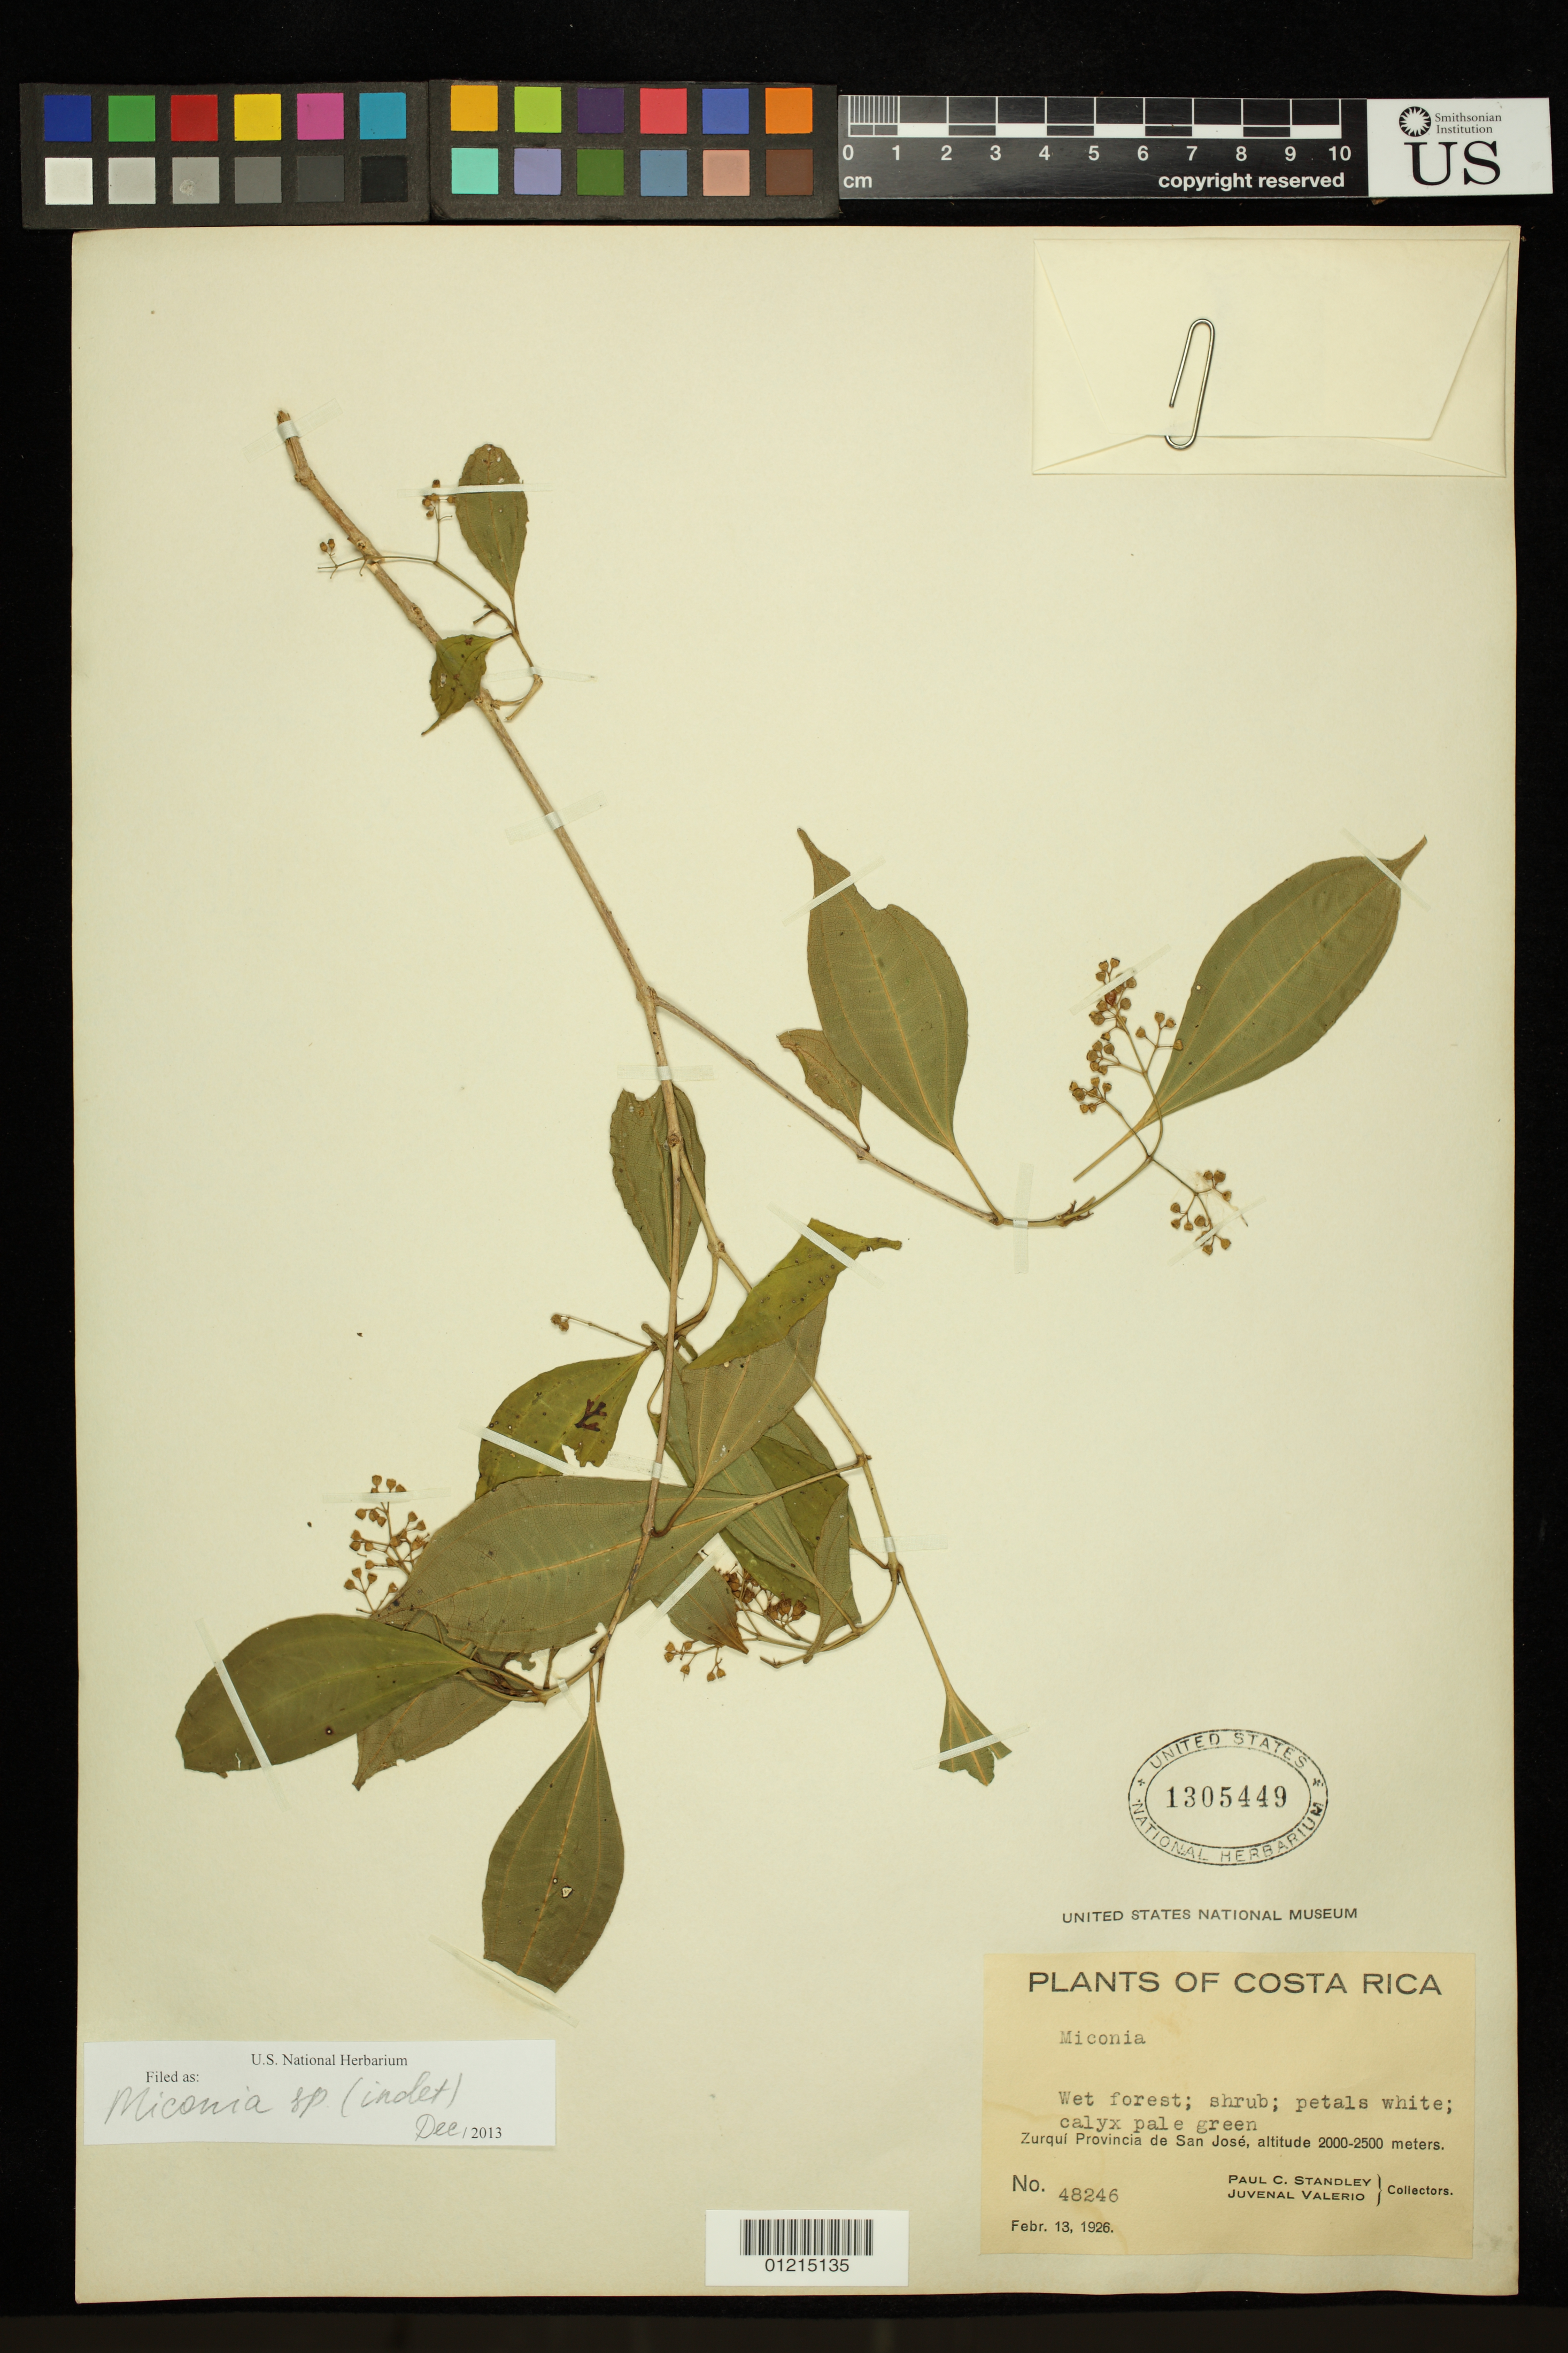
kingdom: Plantae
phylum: Tracheophyta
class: Magnoliopsida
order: Myrtales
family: Melastomataceae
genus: Miconia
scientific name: Miconia sp.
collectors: P. C. Standley & J. Valerio R.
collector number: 48246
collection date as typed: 13 Feb 1926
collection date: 1926-02-13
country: Costa Rica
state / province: San José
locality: Zurqui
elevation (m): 2000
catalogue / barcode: US 1305449